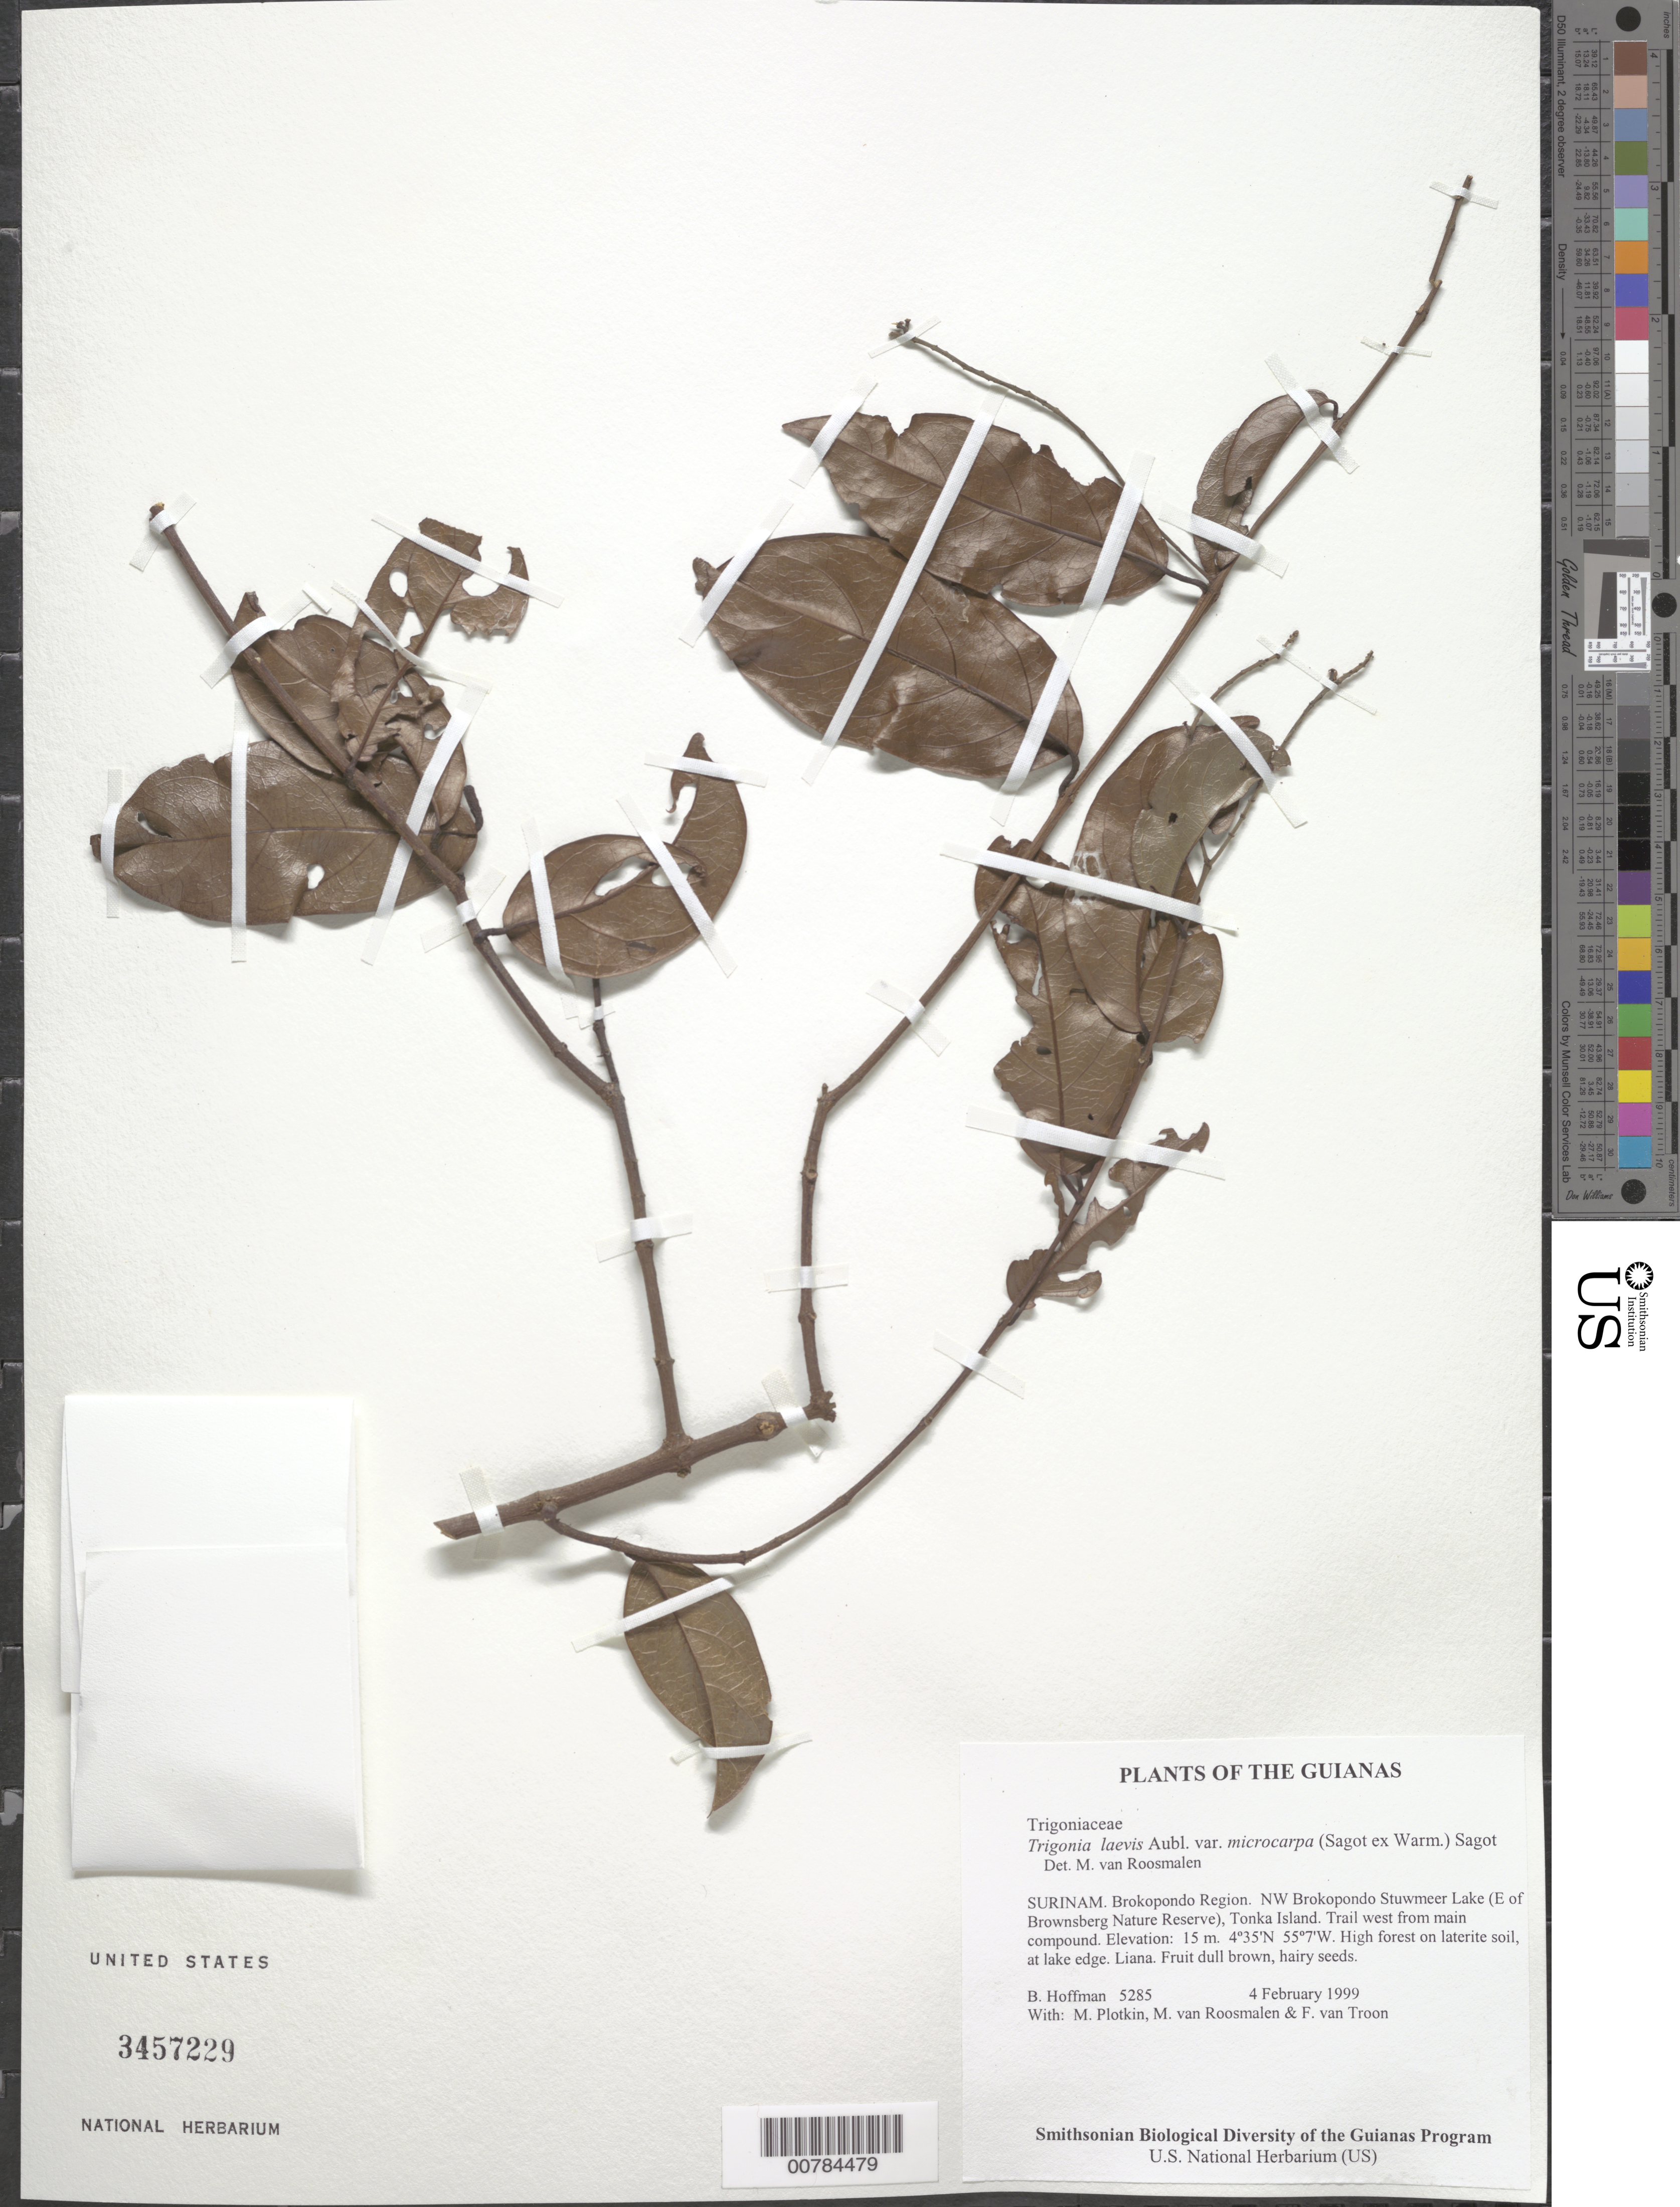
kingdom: Plantae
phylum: Tracheophyta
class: Magnoliopsida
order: Malpighiales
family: Trigoniaceae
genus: Trigonia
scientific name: Trigonia laevis var. microcarpa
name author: (Sagot ex Warm.) Sagot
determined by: Roosmalen, M. van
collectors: B. Hoffman, M. Plotkin, M. Roosmalen & F. Van Troon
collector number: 5285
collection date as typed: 4 February 1999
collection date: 1999-02-04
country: Suriname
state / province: Brokopondo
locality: NW Brokopondo Stuwmeer Lake (E of Brownsberg Nature Reserve), Tonka Island. Trail west from main compound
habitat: High forest on laterite soil, at lake edge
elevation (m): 15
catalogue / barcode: US 3457229